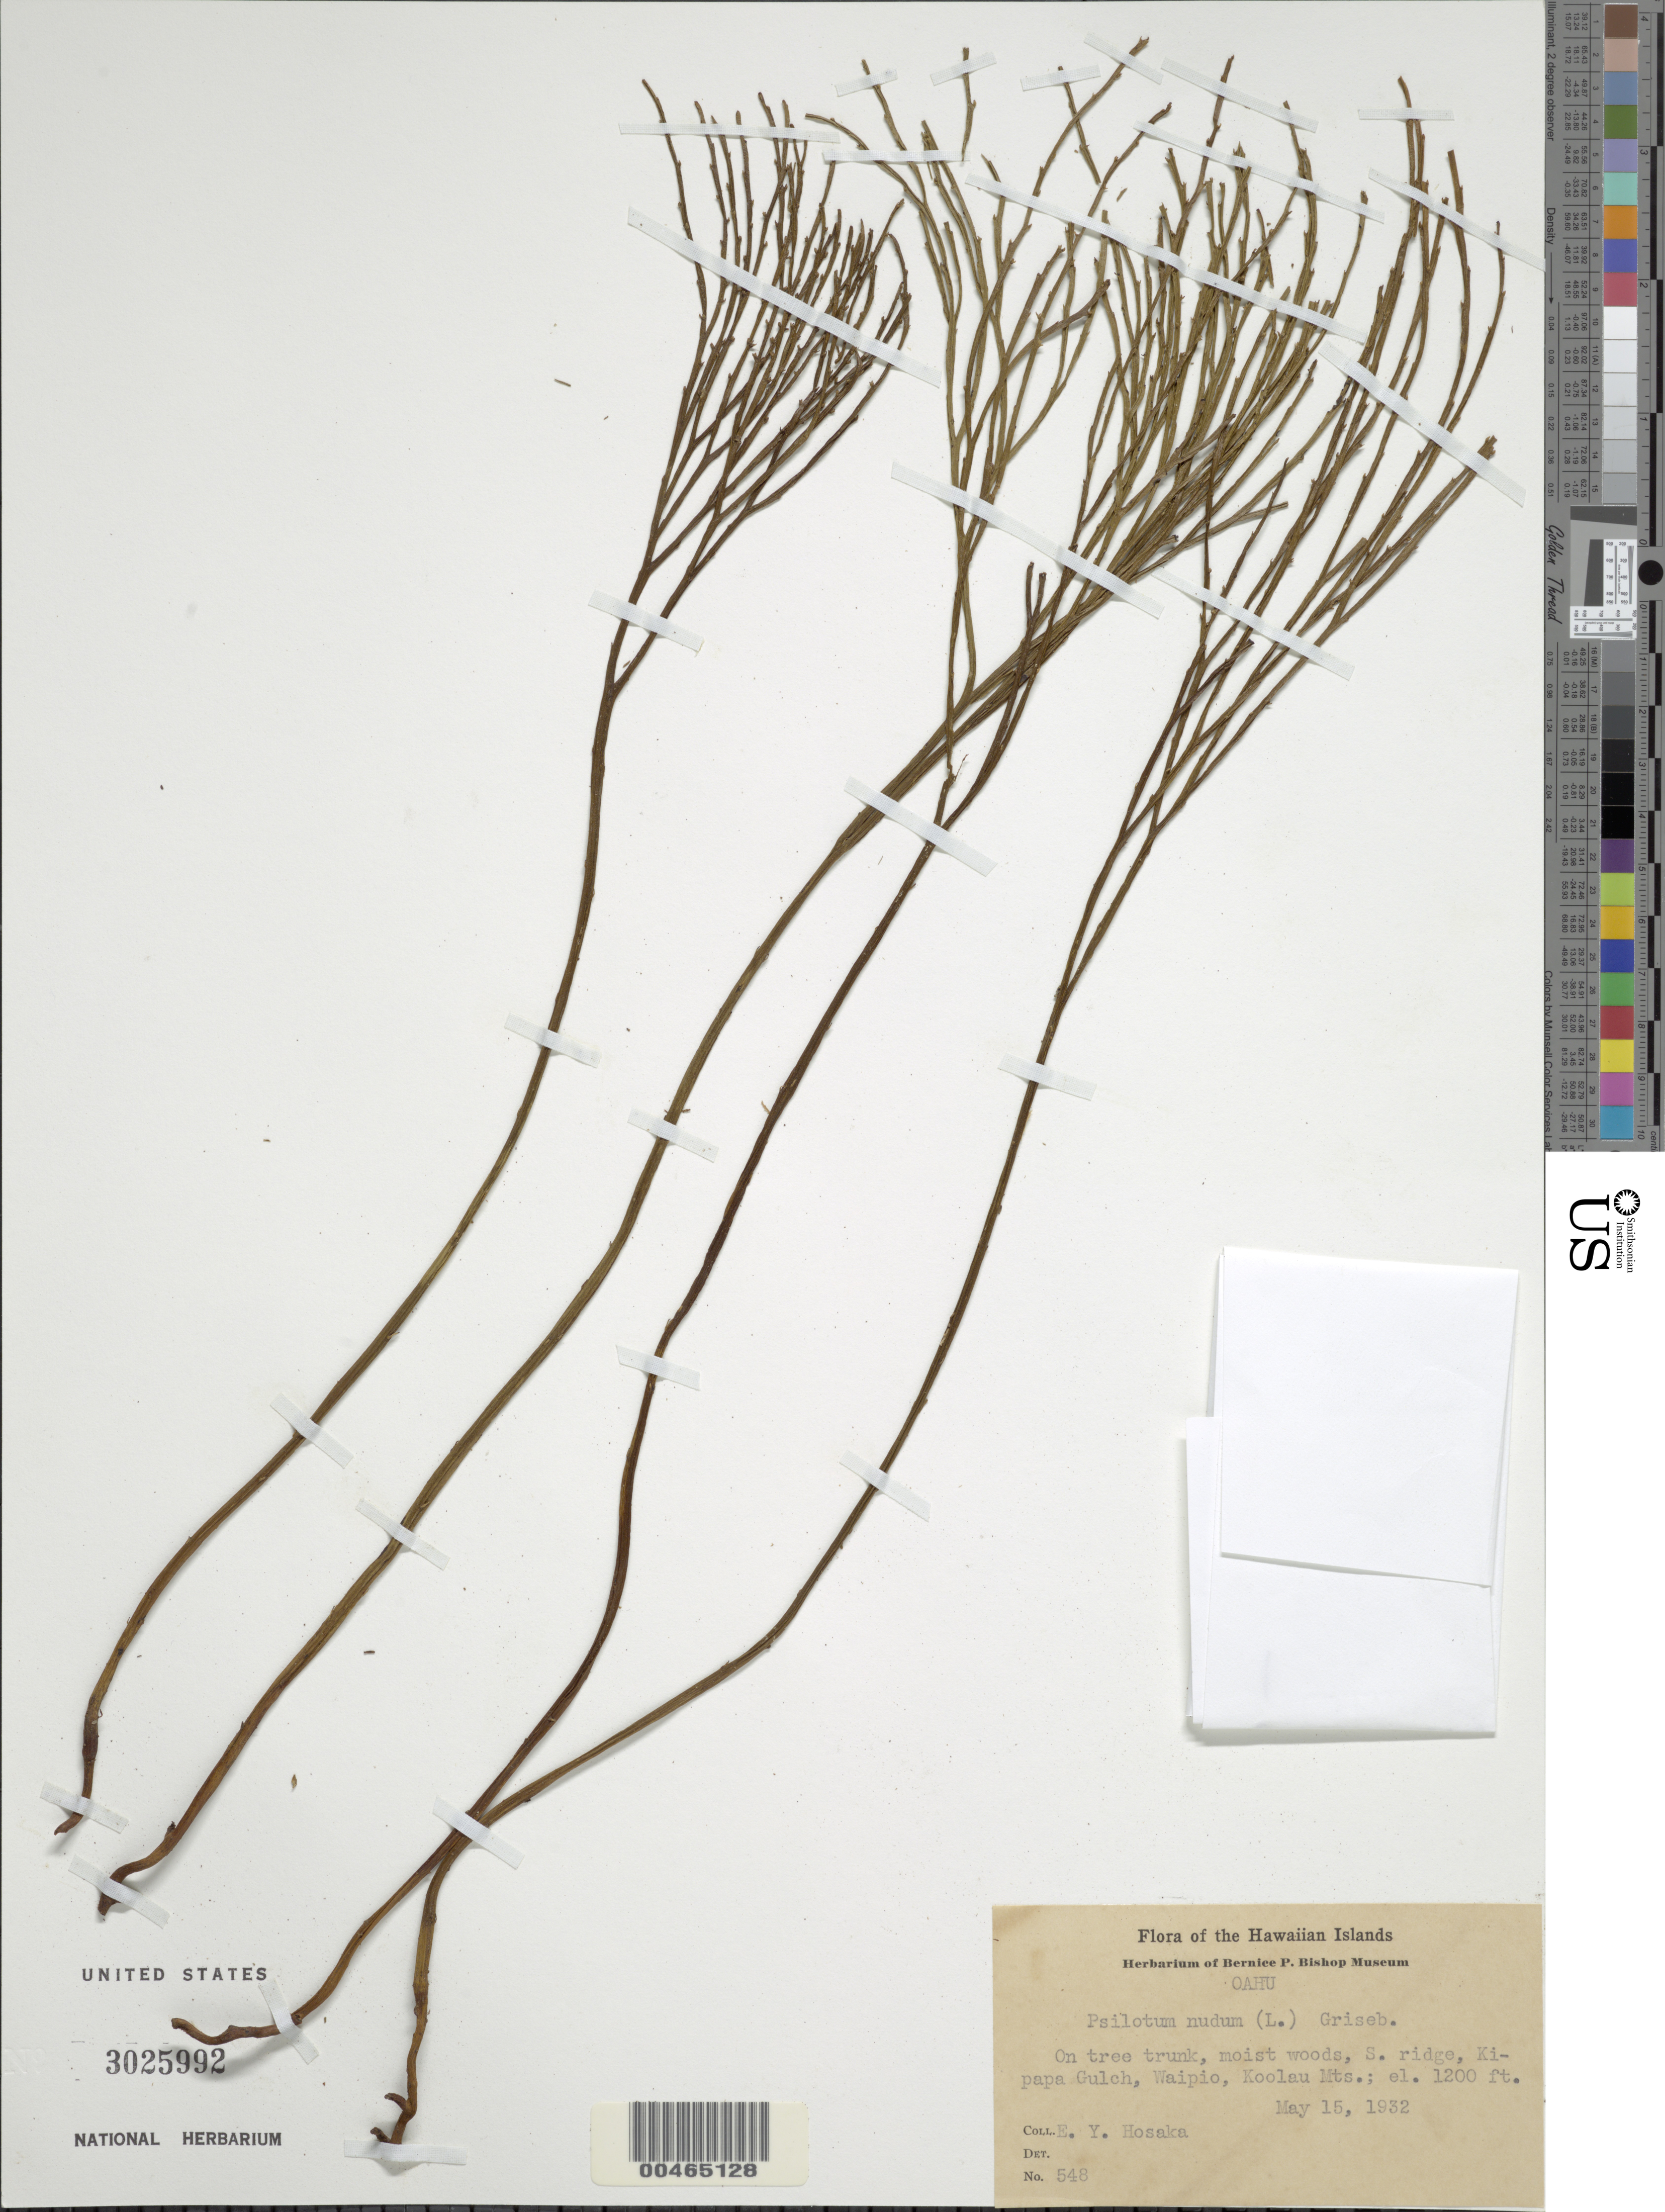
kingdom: Plantae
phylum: Tracheophyta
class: Polypodiopsida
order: Psilotales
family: Psilotaceae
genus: Psilotum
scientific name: Psilotum nudum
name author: (L.) P. Beauv.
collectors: E. Y. Hosaka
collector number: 548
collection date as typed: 15 May 19?2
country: United States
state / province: Hawaii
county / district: Honolulu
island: Oahu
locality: South ridge, [?]papa Gulch, Waipio, Koolau Mts.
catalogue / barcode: US 3025992